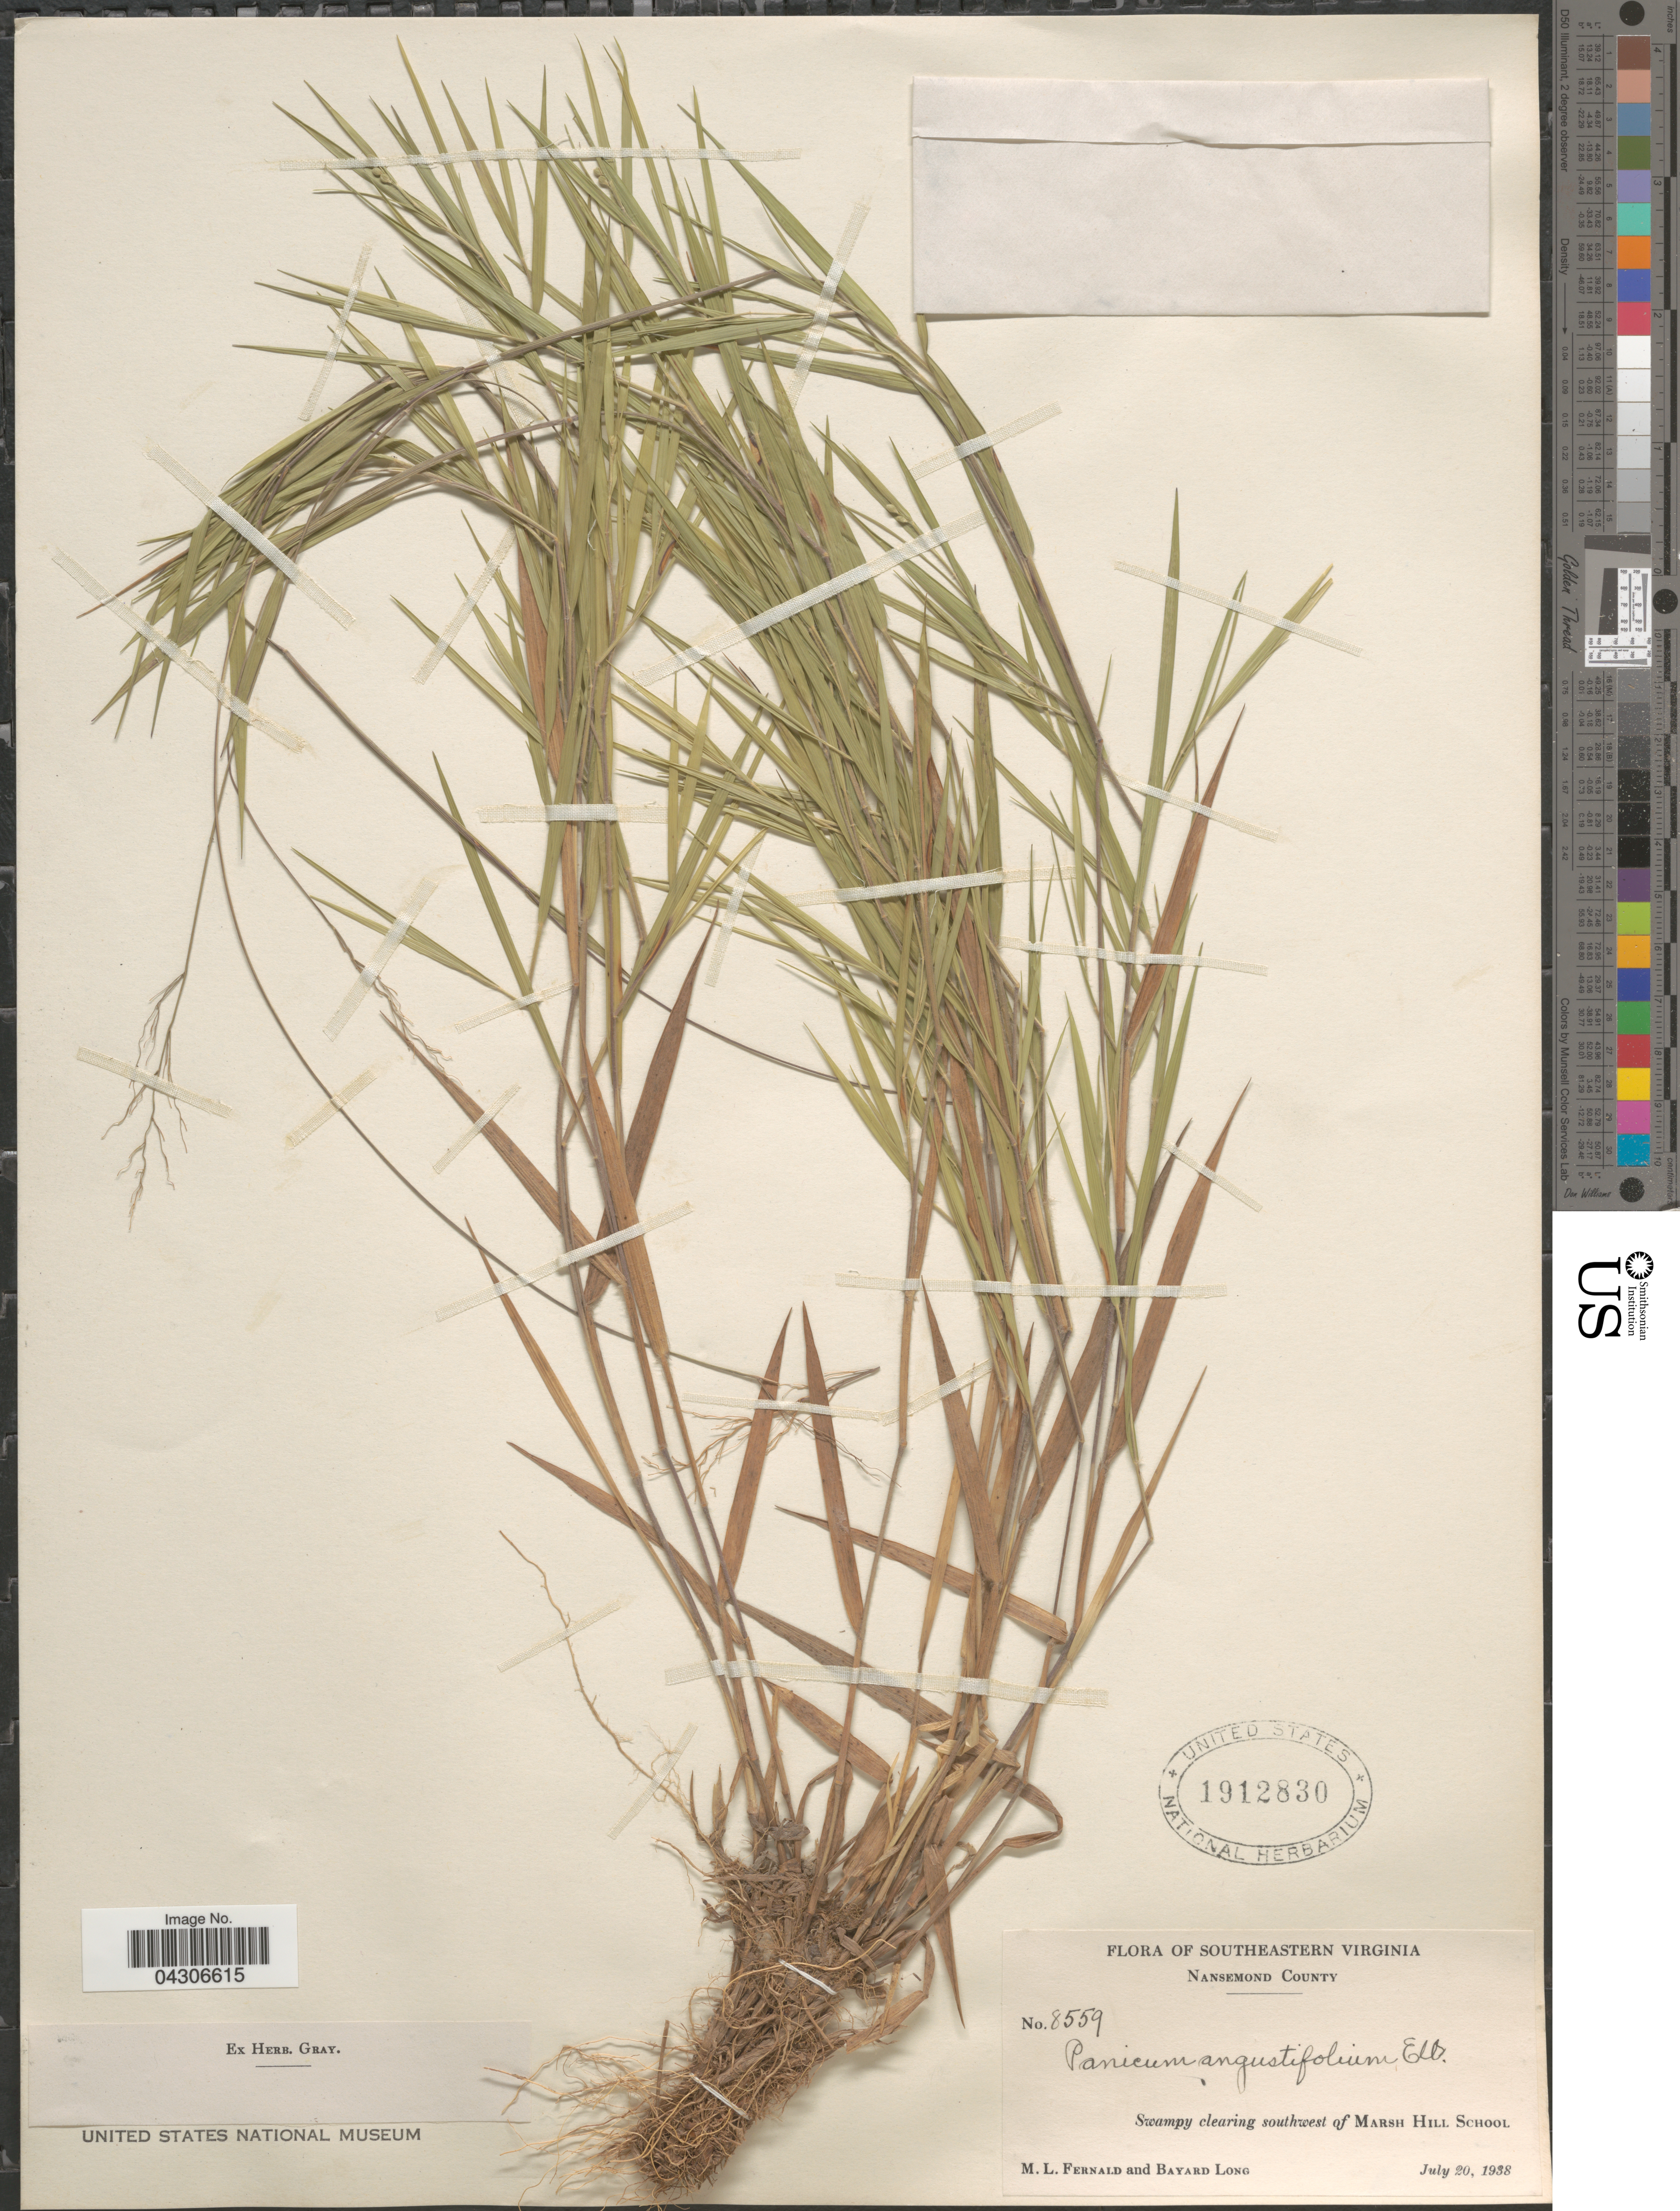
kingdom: Plantae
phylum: Tracheophyta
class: Liliopsida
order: Poales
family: Poaceae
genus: Dichanthelium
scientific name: Dichanthelium aciculare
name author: (Desv. ex Poir.) Gould & C.A. Clark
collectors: M. L. Fernald & B. Long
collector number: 8559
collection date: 1938-07-20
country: United States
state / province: Virginia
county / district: City of Suffolk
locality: Southeastern Virginia. Nansemond County. Swampy clearing southwest of Marsh Hill School.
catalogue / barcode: US 1912830